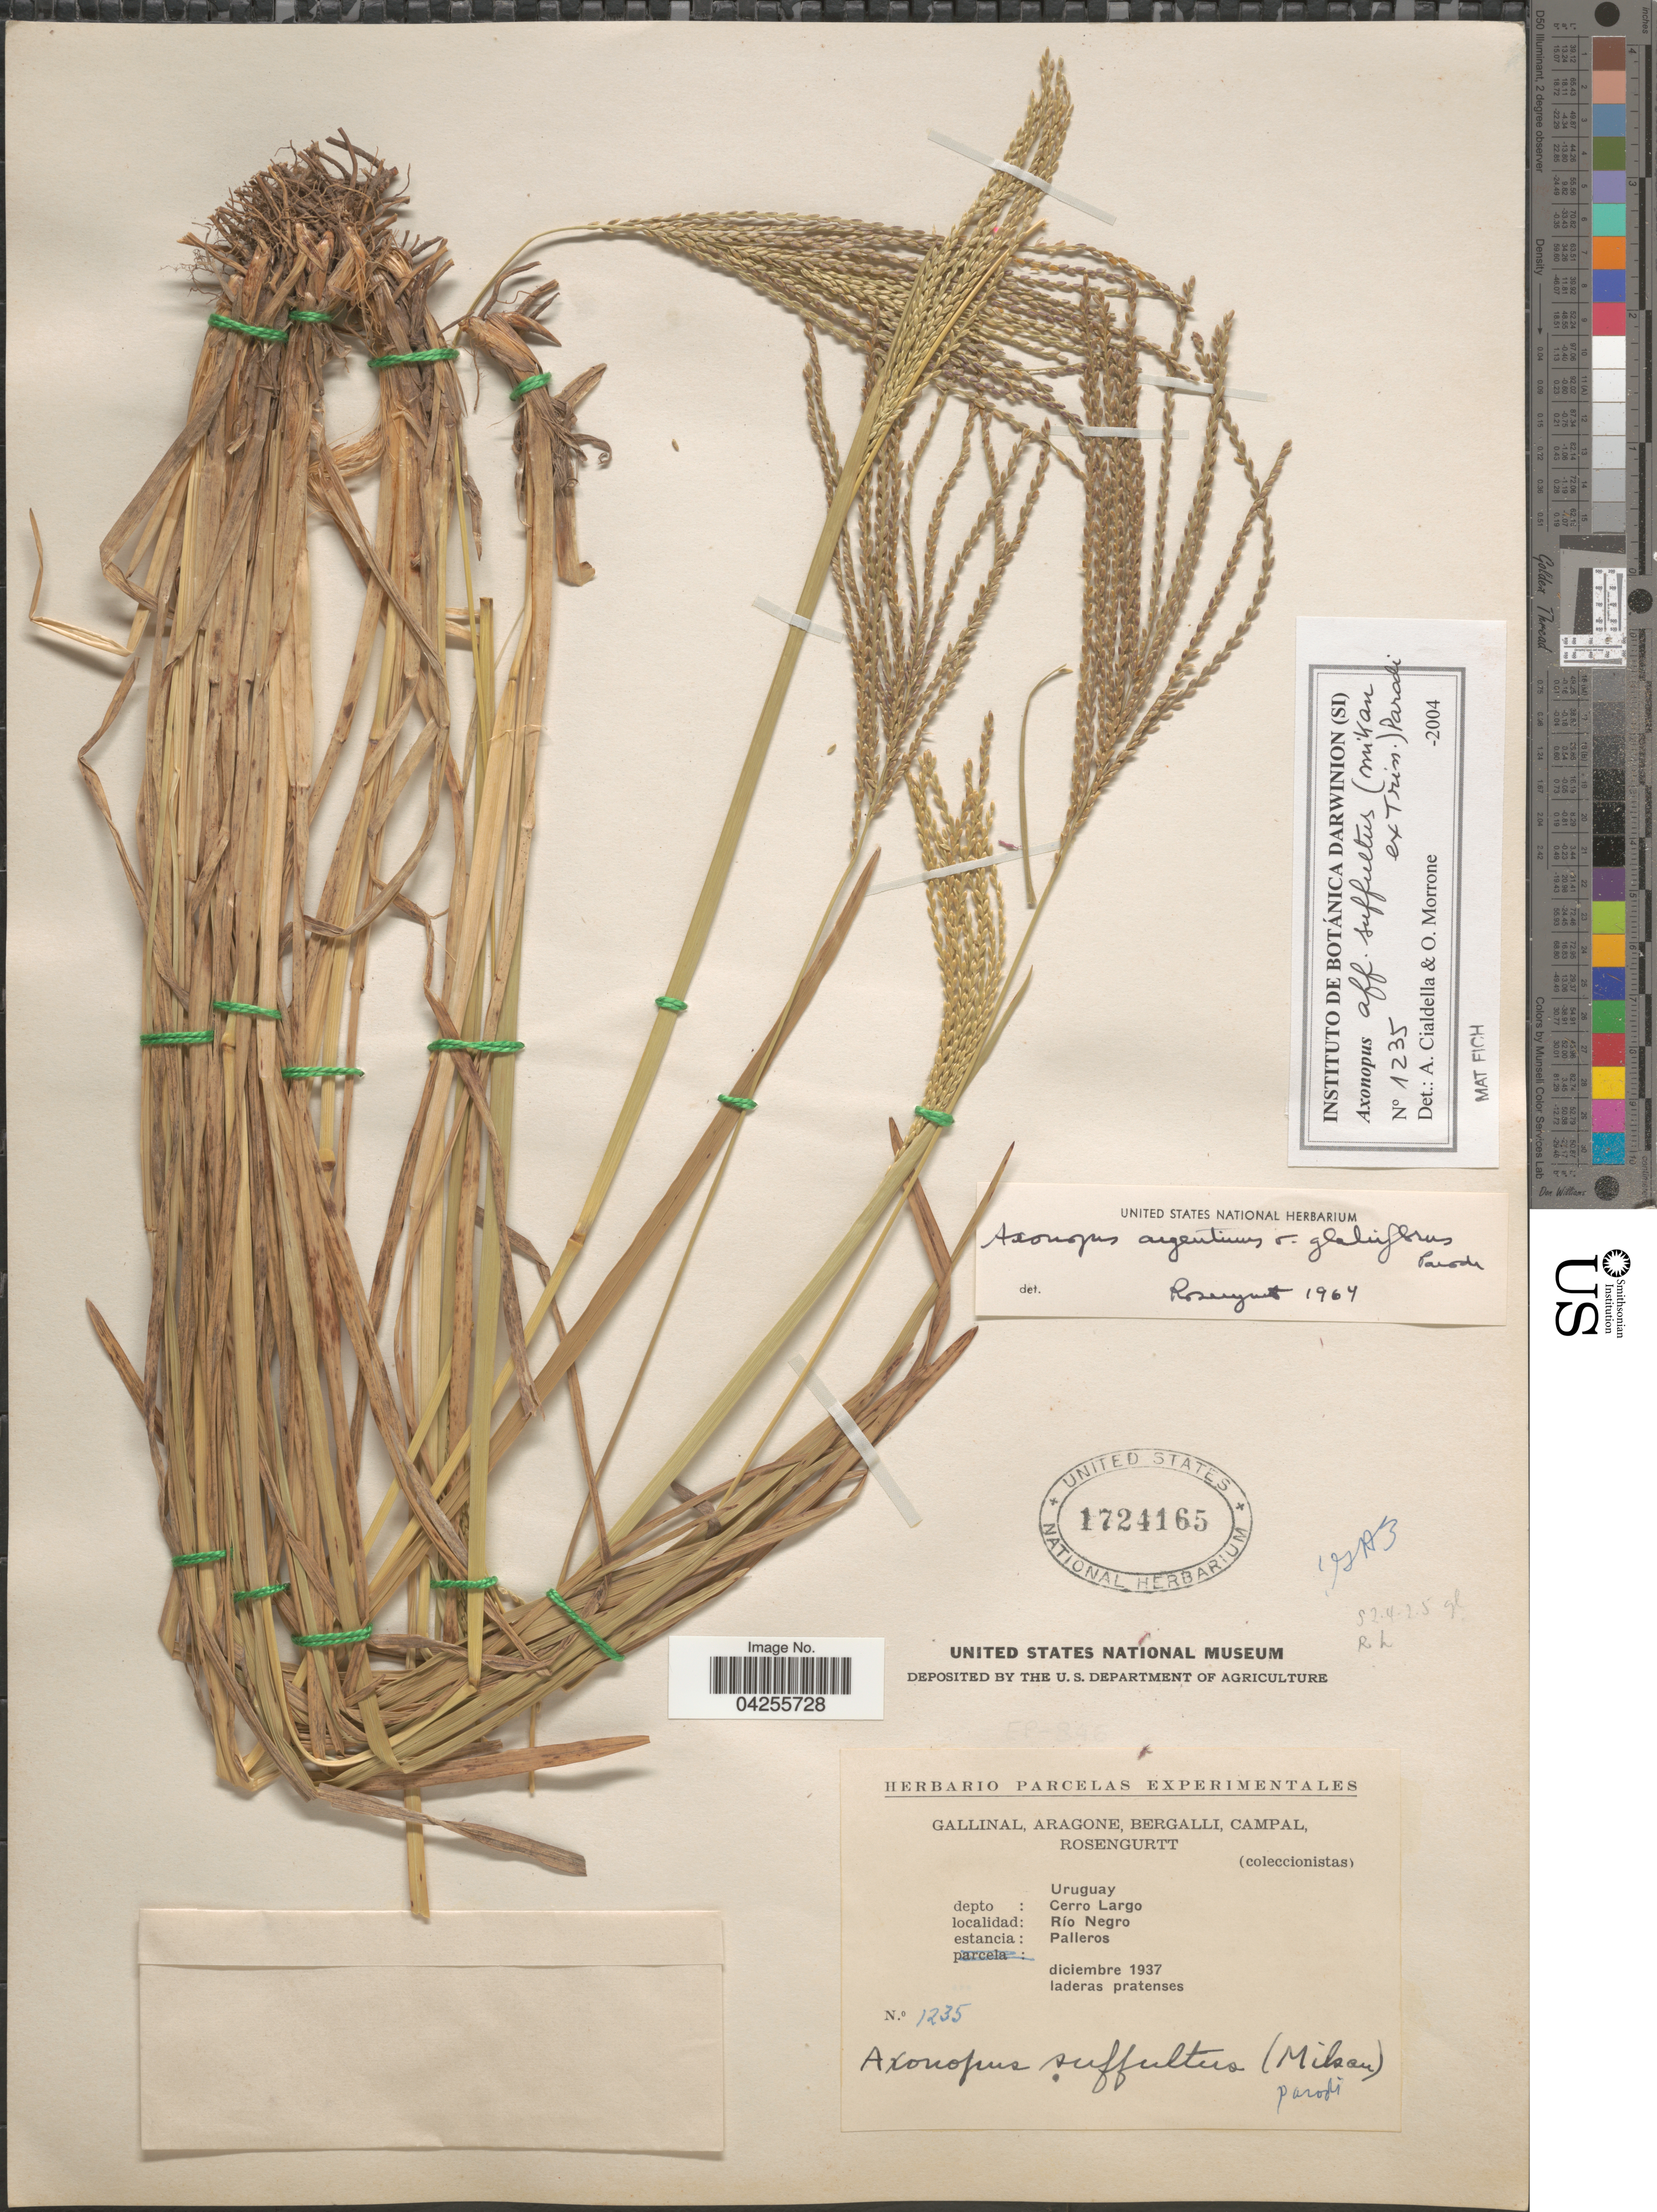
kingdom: Plantae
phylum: Tracheophyta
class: Liliopsida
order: Poales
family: Poaceae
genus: Axonopus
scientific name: Axonopus suffultus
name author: (Nees) Kuhlm.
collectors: -. Gallinal, -- Aragone, -- Bergalli, -- Campal & Rosengurtt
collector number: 1235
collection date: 1937-12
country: Uruguay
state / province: Cerro Largo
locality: Depto: Cerro Largo. Río Negro. Estancia: Palleros.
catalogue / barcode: US 1724165